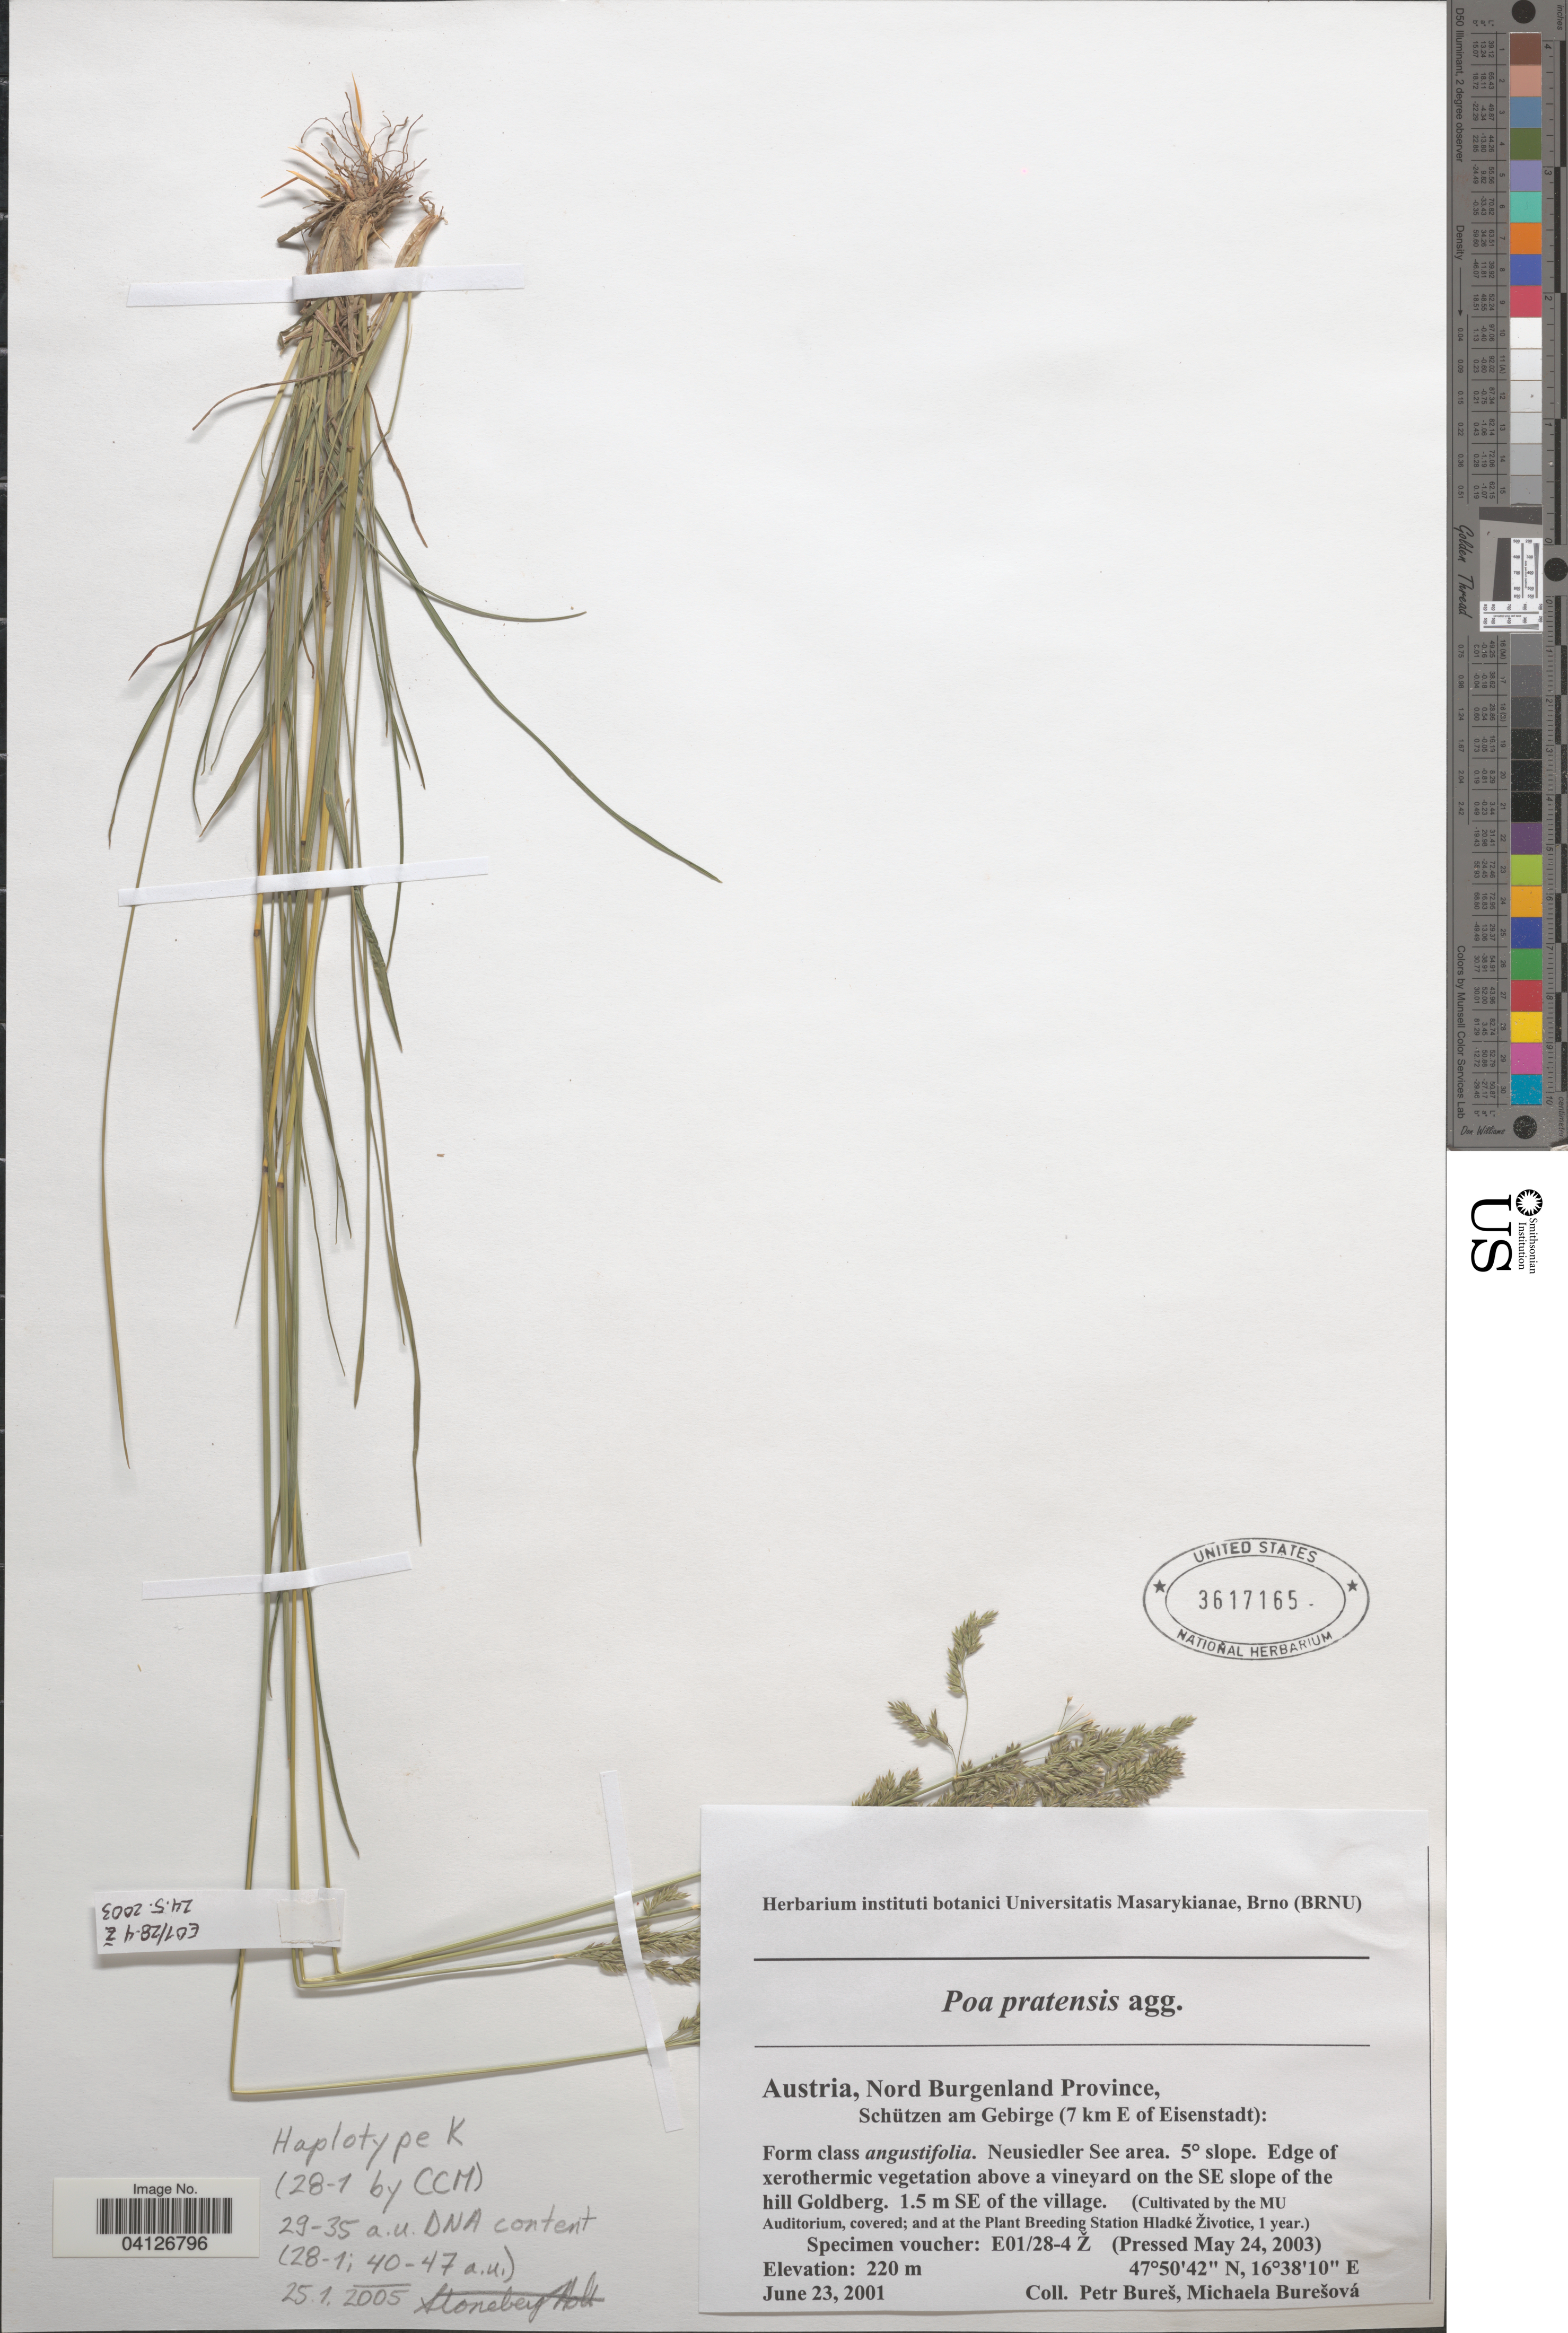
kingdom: Plantae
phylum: Tracheophyta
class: Liliopsida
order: Poales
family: Poaceae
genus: Poa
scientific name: Poa pratensis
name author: L.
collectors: Ex herb. instituti botanici Universitatis Masarykianae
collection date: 2003-05-24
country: Czechia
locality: By the MU Auditorium, covered; and at the Plant Breeding Station Hladké Životice, 1 year.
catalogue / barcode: US 3617165